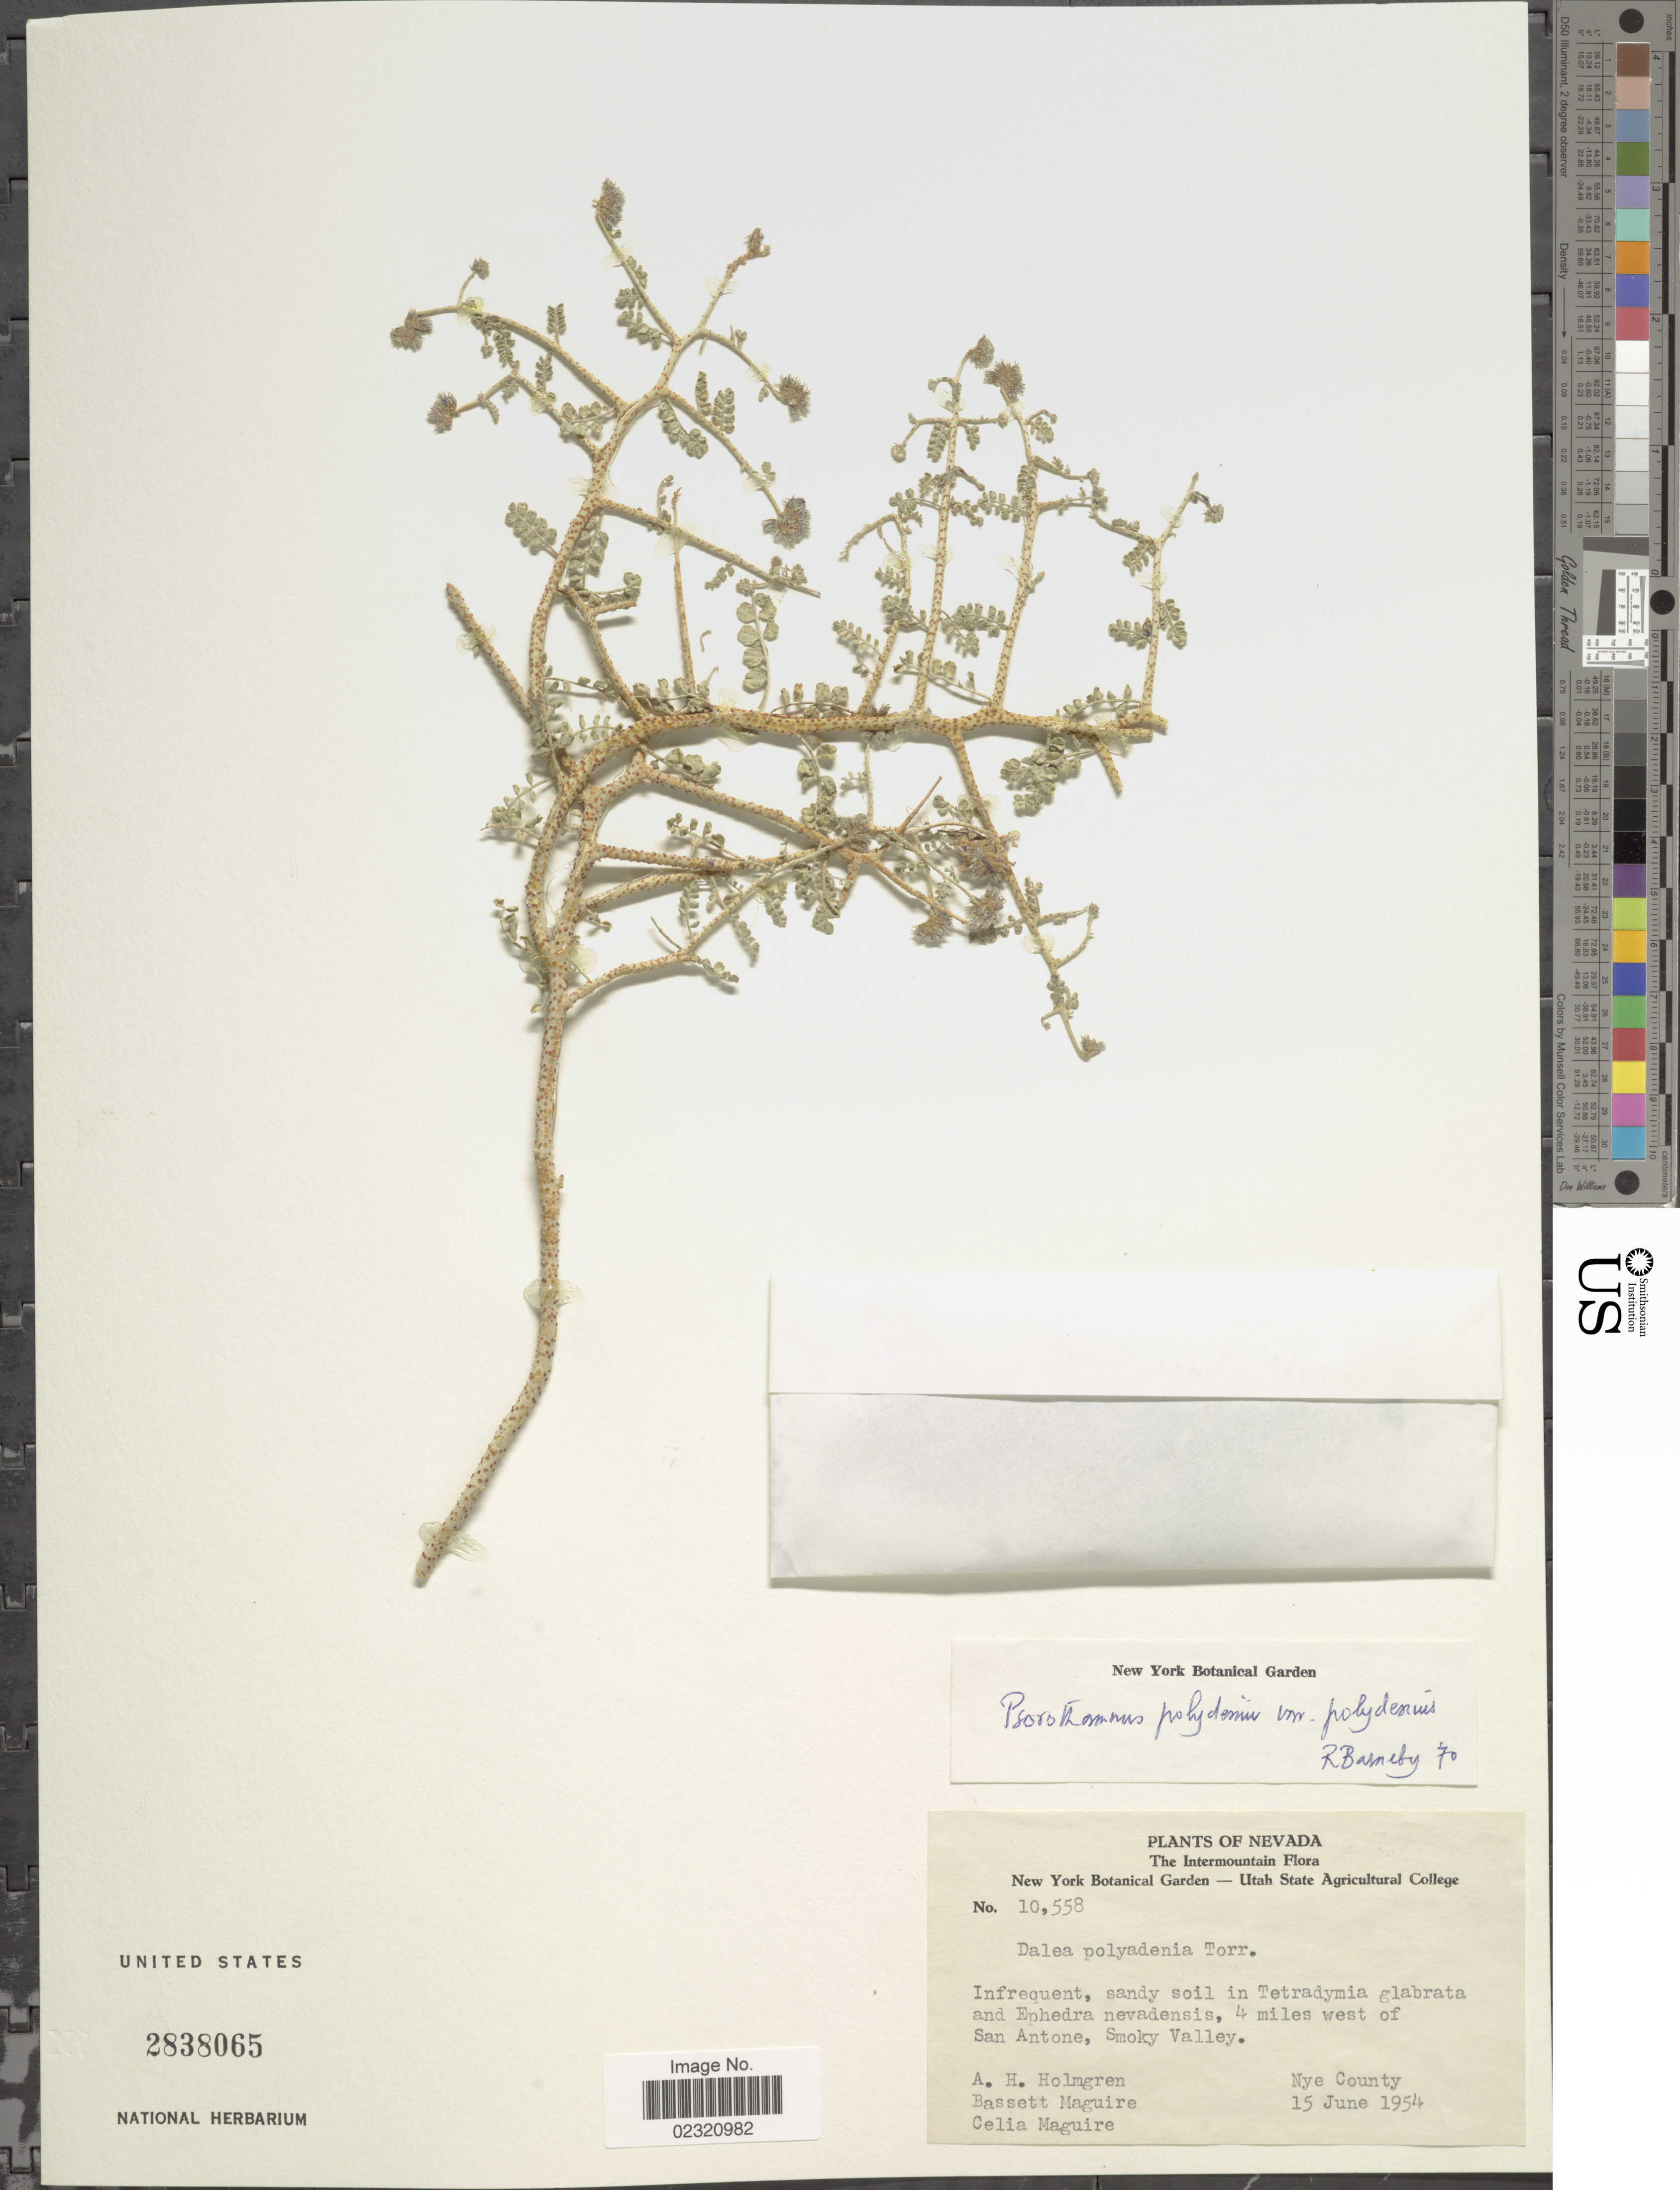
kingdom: Plantae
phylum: Tracheophyta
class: Magnoliopsida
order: Fabales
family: Fabaceae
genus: Psorothamnus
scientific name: Psorothamnus polydenius var. polydenius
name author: (Torr.) Rydb.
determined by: Barneby, Rupert C., (NY)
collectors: A. H. Holmgren, B. Maguire & C. K. Maguire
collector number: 10558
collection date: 1954-06-15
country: United States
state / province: Nevada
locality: Intermountain, 4 miles west of San Antone, Smoky Valley, Nye County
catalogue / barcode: US 2838065